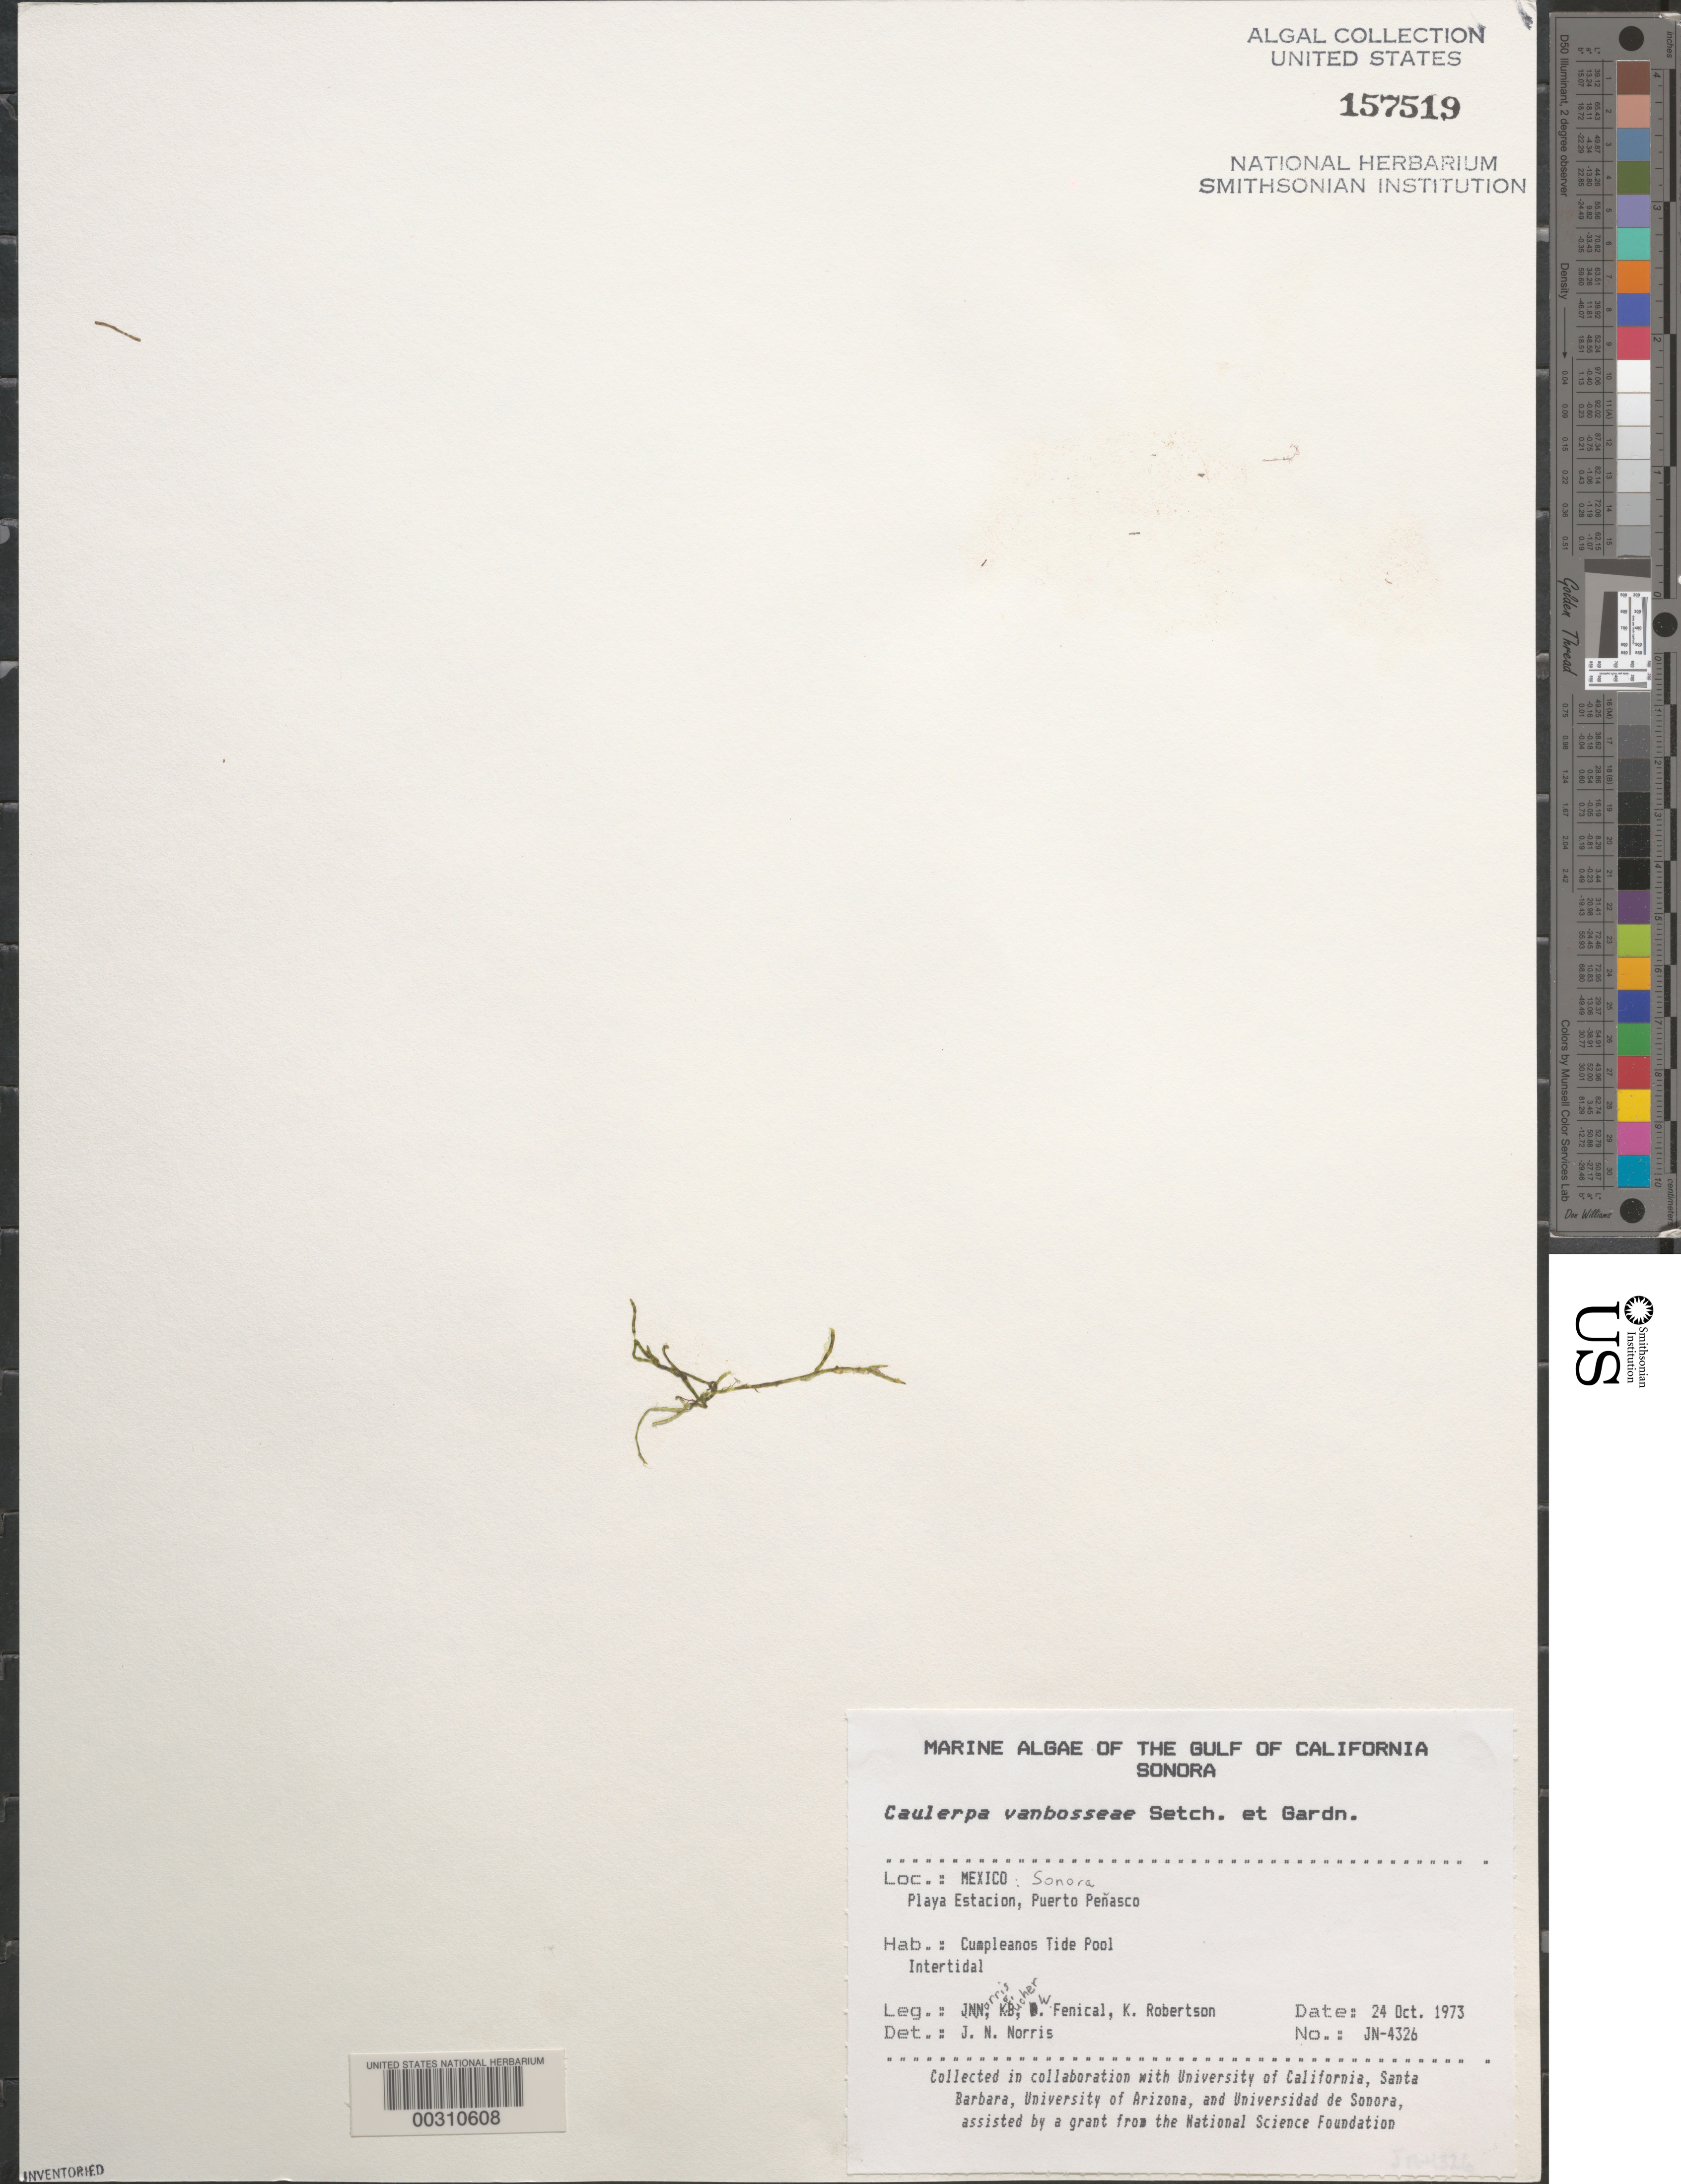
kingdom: Plantae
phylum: Chlorophyta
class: Ulvophyceae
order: Ulvales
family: Ulvaceae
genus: Ulva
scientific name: Ulva linza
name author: L.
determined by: Algae name updating Project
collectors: J. N. Norris, K. E. Bucher, W. Fenical & K. Robertson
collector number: JN-4326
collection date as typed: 24 Oct 1973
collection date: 1973-10-24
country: Mexico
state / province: Sonora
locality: Playa Estacion, Puerto Penasco, Cumpleanos Tide Pool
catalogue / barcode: US 157519